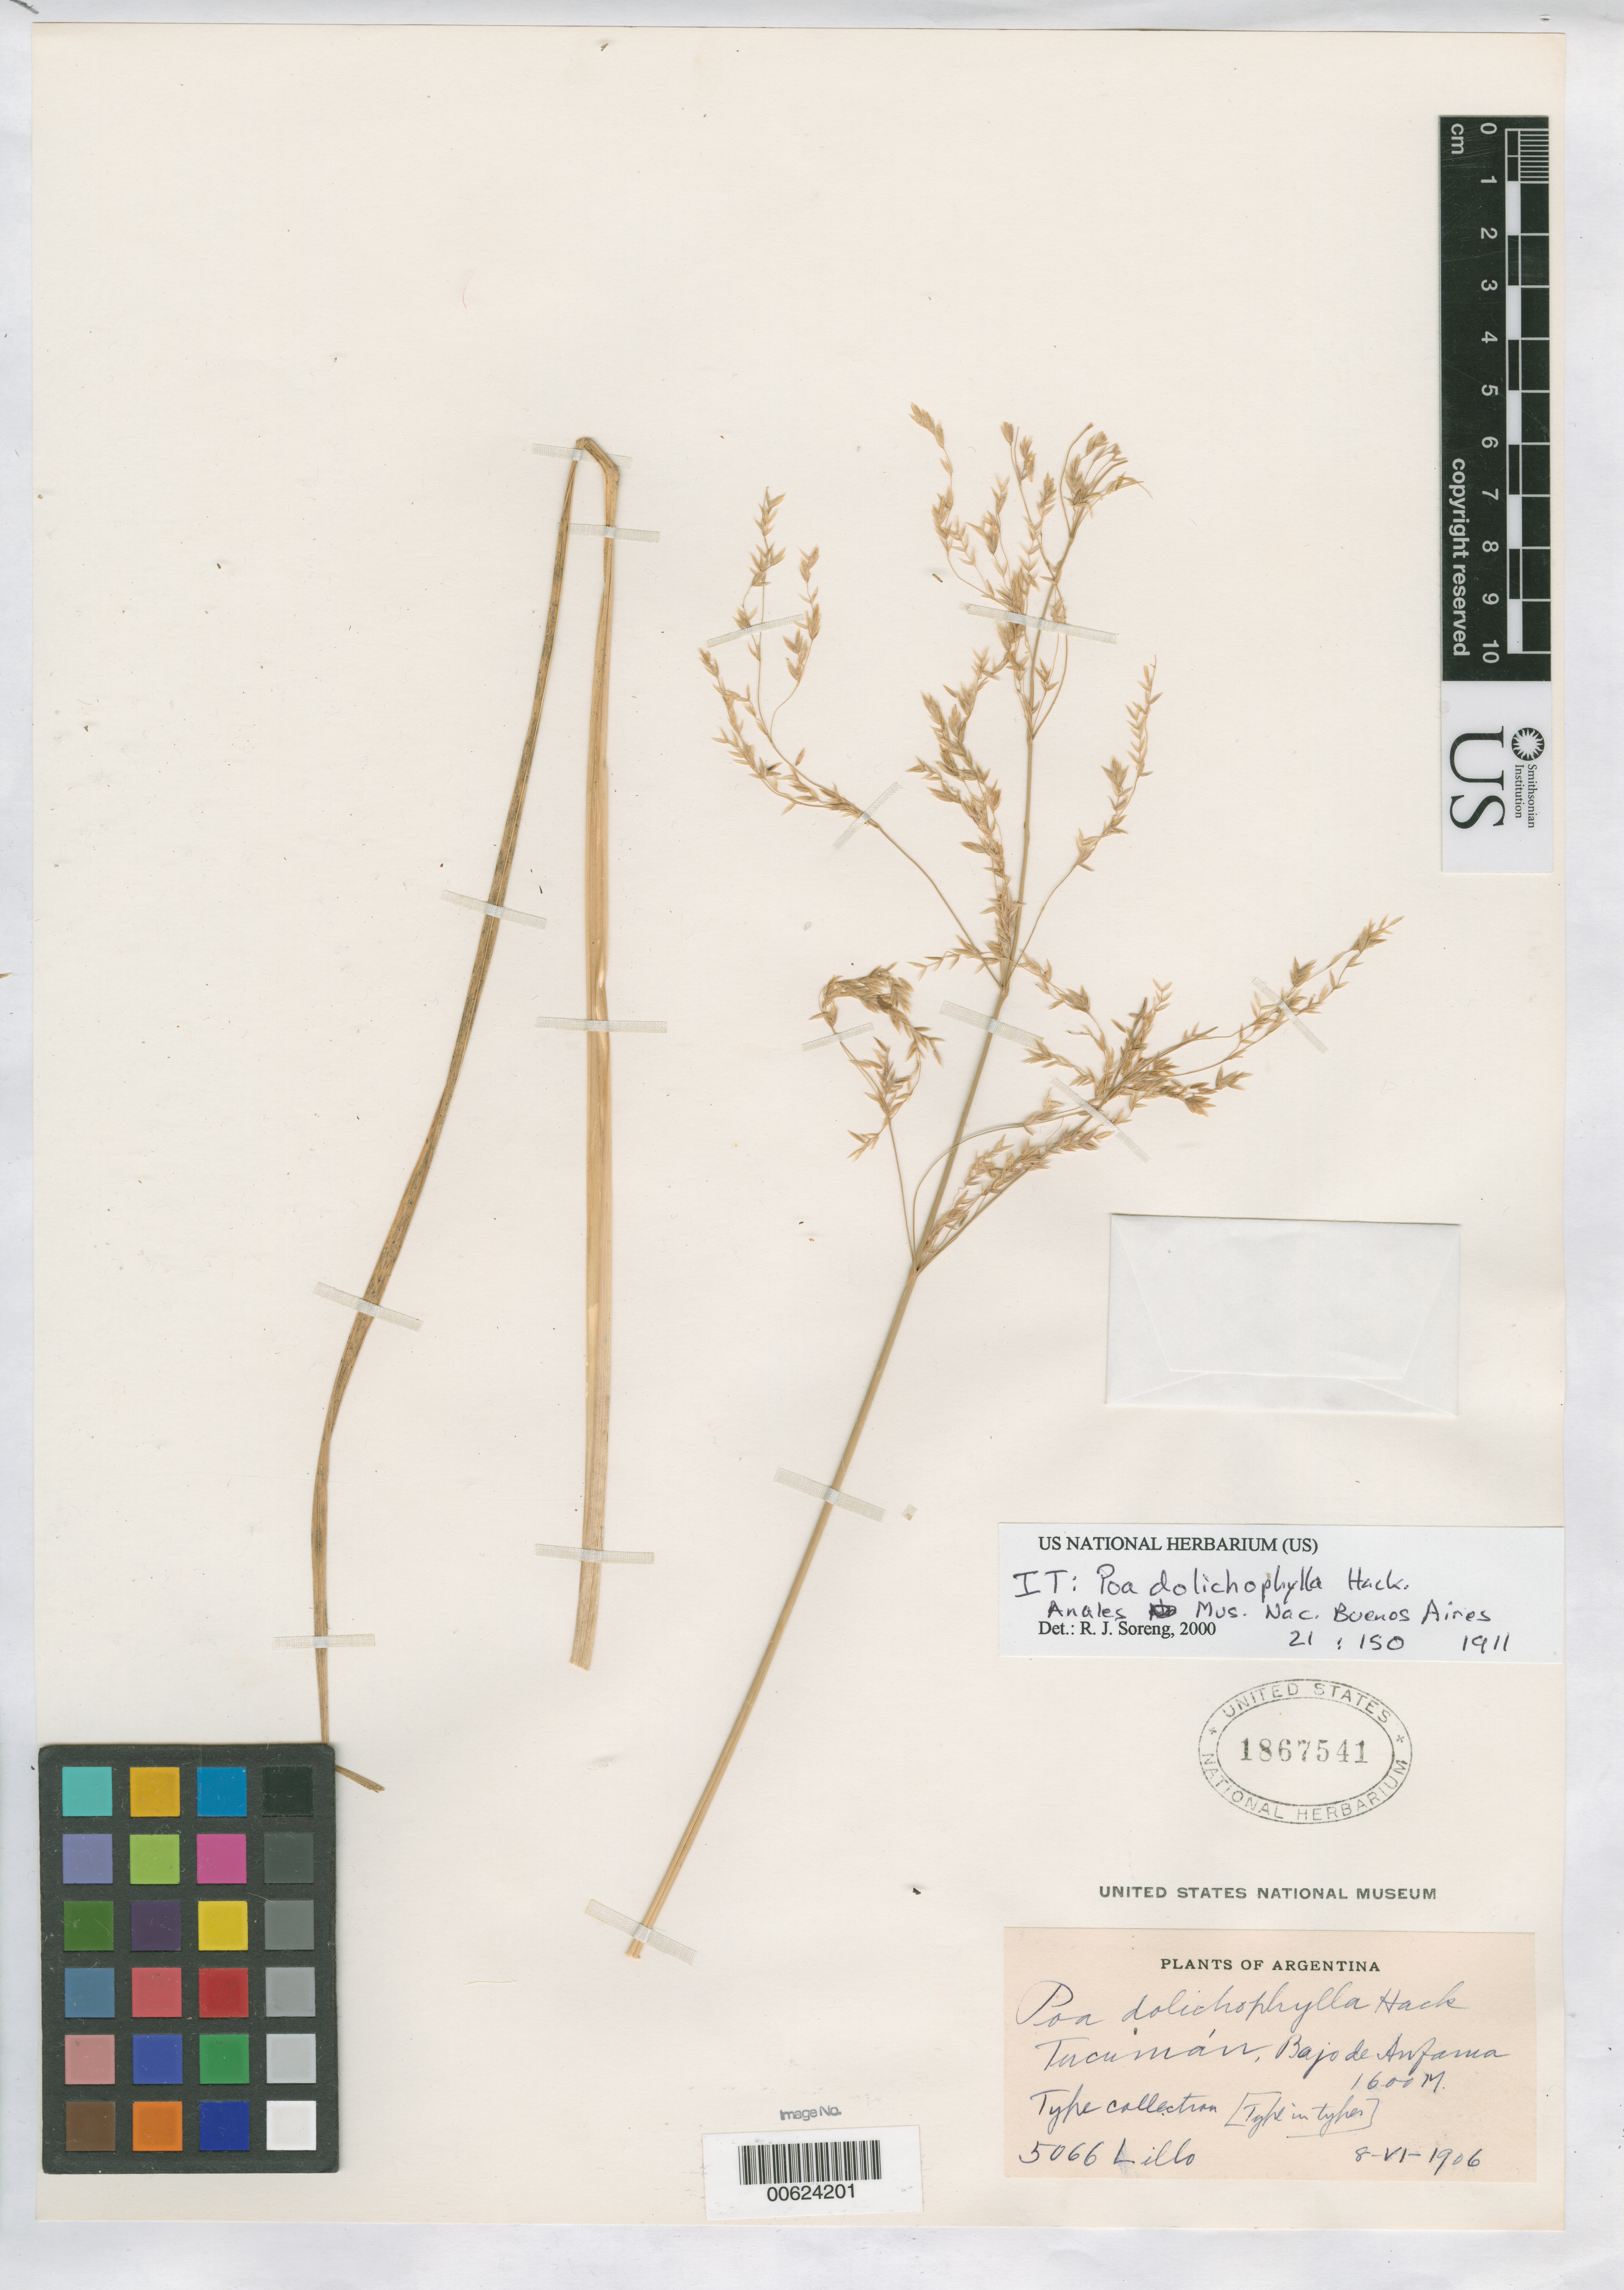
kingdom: Plantae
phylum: Tracheophyta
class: Liliopsida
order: Poales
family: Poaceae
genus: Poa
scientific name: Poa dolichophylla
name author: Hack. in Stuck.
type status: Isotype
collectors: M. Lillo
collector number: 5066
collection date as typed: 08 Jun 1906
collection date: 1906-06-08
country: Argentina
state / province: Tucumán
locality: Bajo de Anfama.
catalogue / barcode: US 1867541